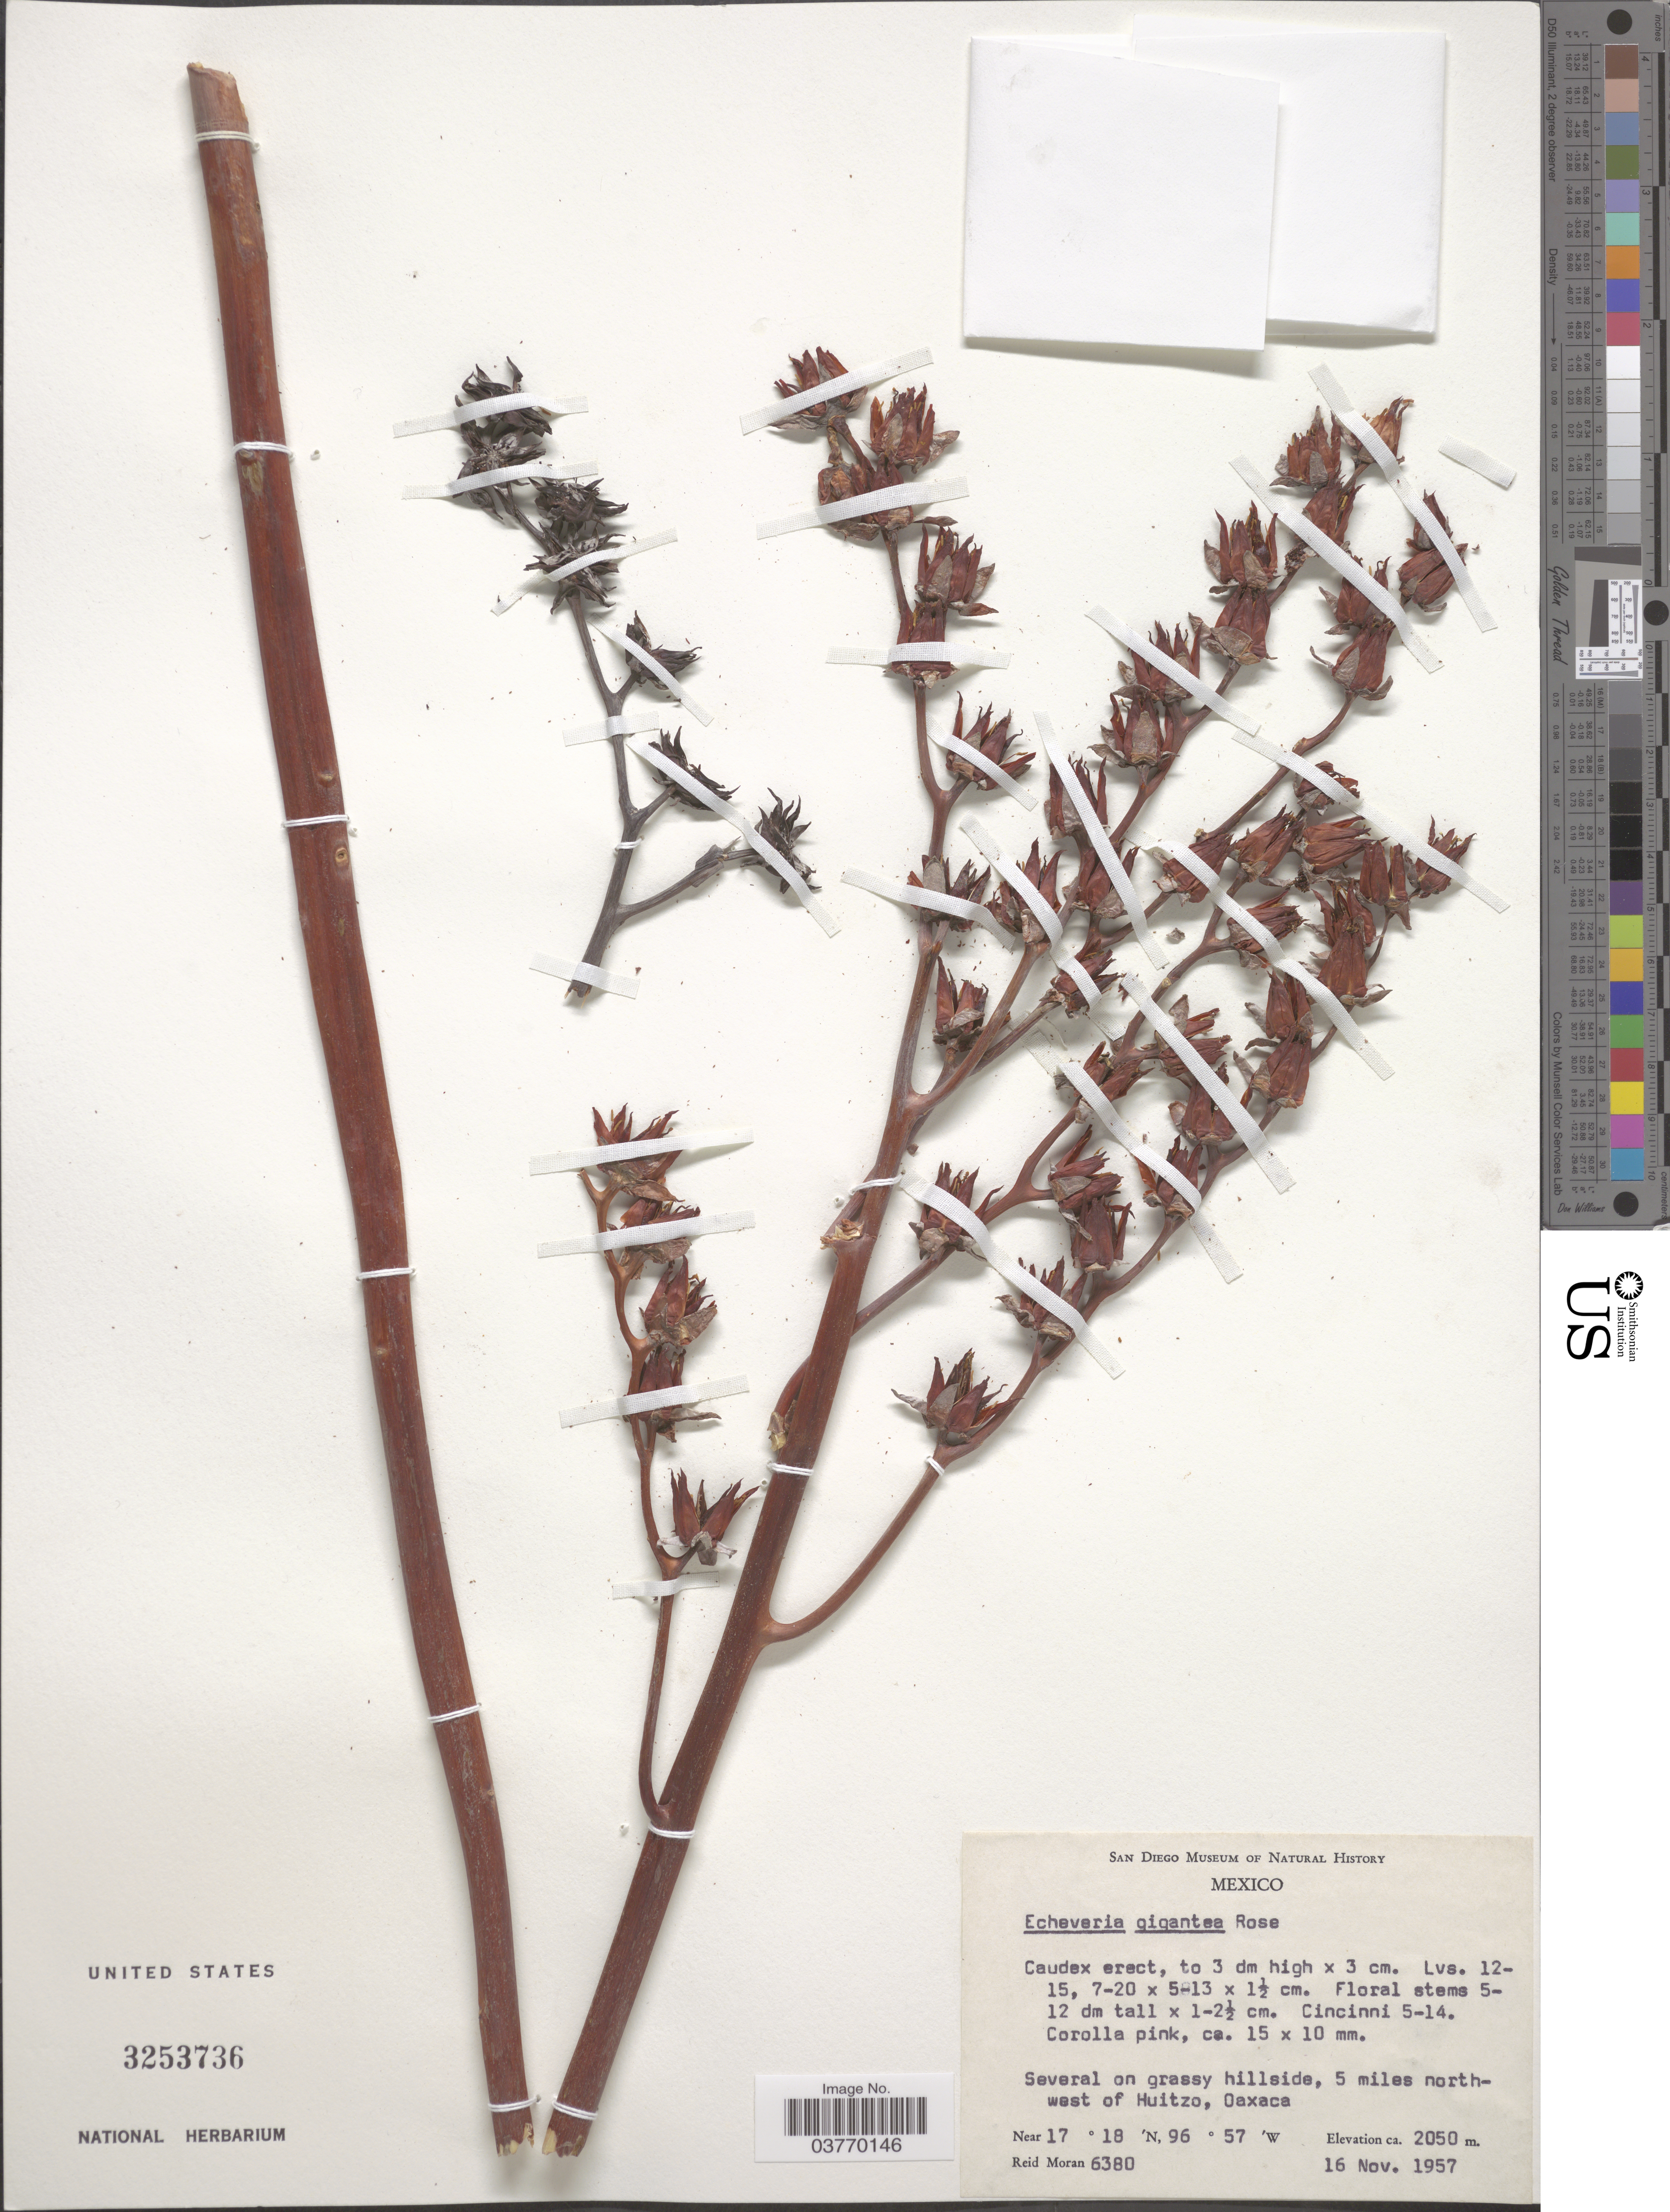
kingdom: Plantae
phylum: Tracheophyta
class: Magnoliopsida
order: Saxifragales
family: Crassulaceae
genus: Echeveria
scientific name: Echeveria gigantea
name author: Rose & Purpus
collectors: R. V. Moran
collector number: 6380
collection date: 1957-11-16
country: Mexico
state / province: Oaxaca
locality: Several on grassy hillsides, 5 miles northwest of Huitzo.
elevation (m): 2050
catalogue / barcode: US 3253736